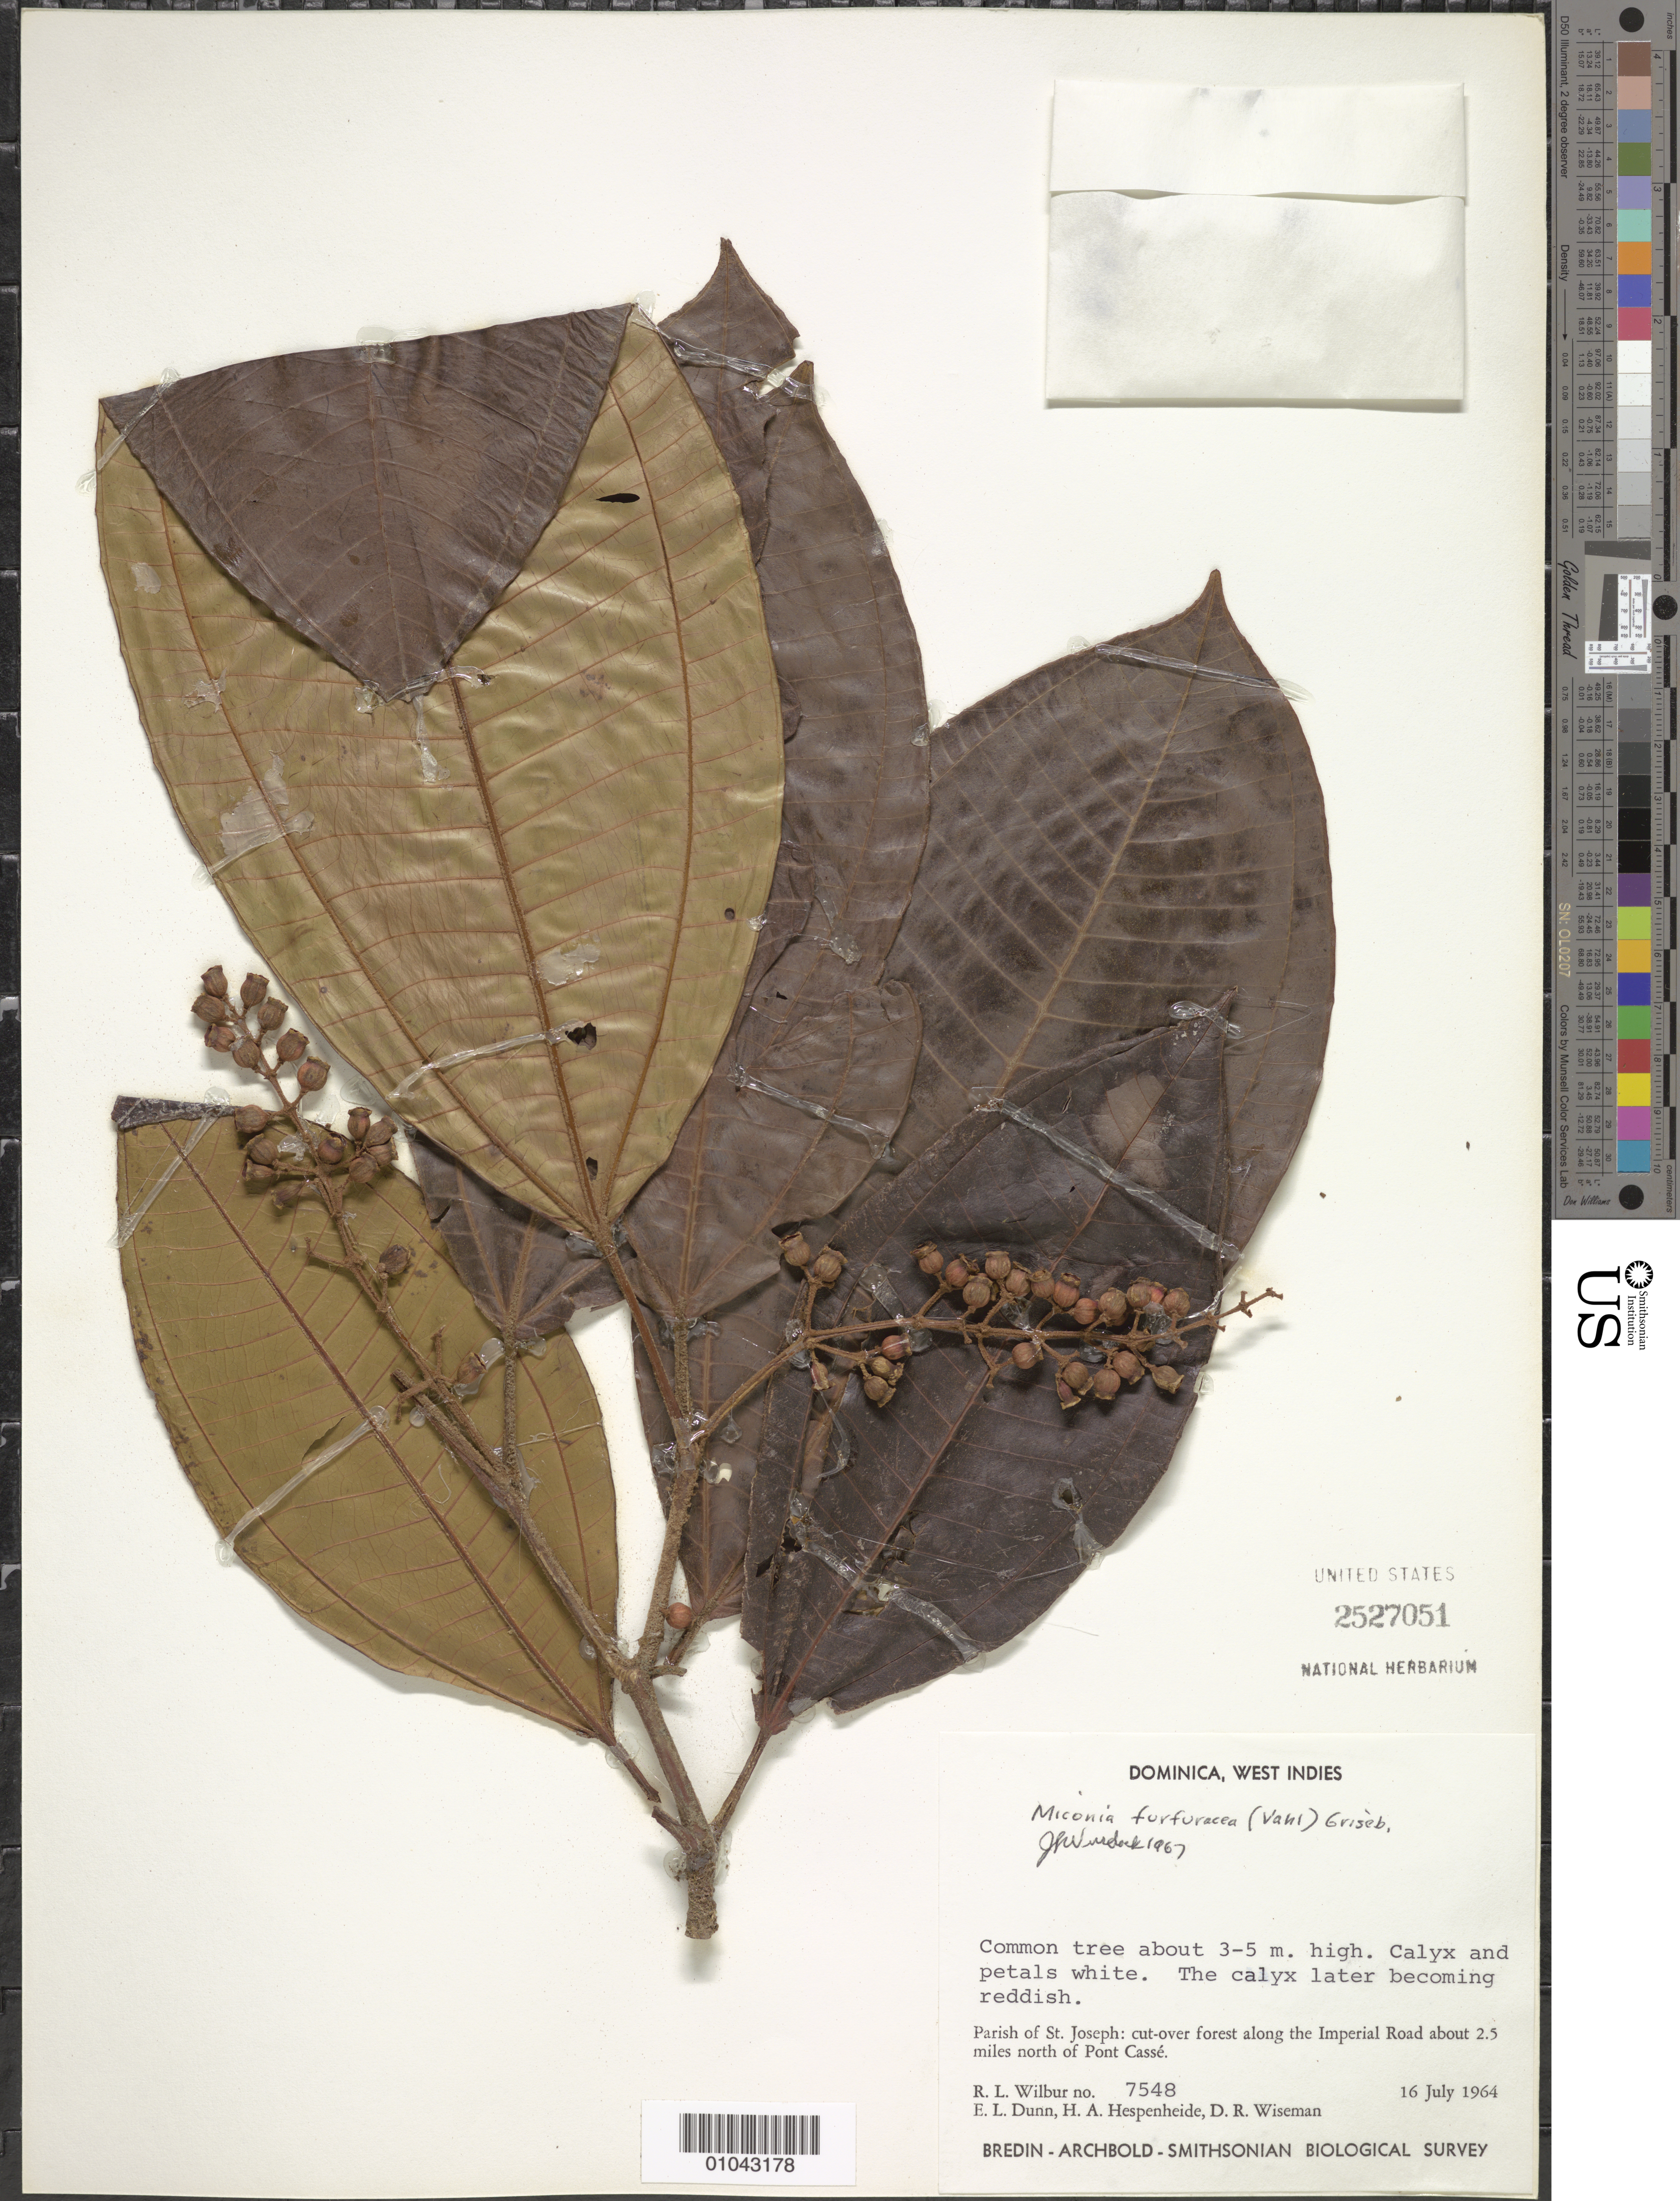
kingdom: Plantae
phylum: Tracheophyta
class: Magnoliopsida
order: Myrtales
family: Melastomataceae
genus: Miconia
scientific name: Miconia furfuracea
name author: (Vahl) Griseb.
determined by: Wurdack, John J., (US), US (UNITED STATES)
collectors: R. L. Wilbur, E. Dunn, H. A. Hespenheide & D. R. Wiseman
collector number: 7548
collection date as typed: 16 Jul 1964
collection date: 1964-07-16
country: Dominica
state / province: St. Joseph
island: Dominica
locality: Imperial Road, about 2.5 miles N of Pont Cassé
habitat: Cut-over forest along road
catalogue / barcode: US 2527051